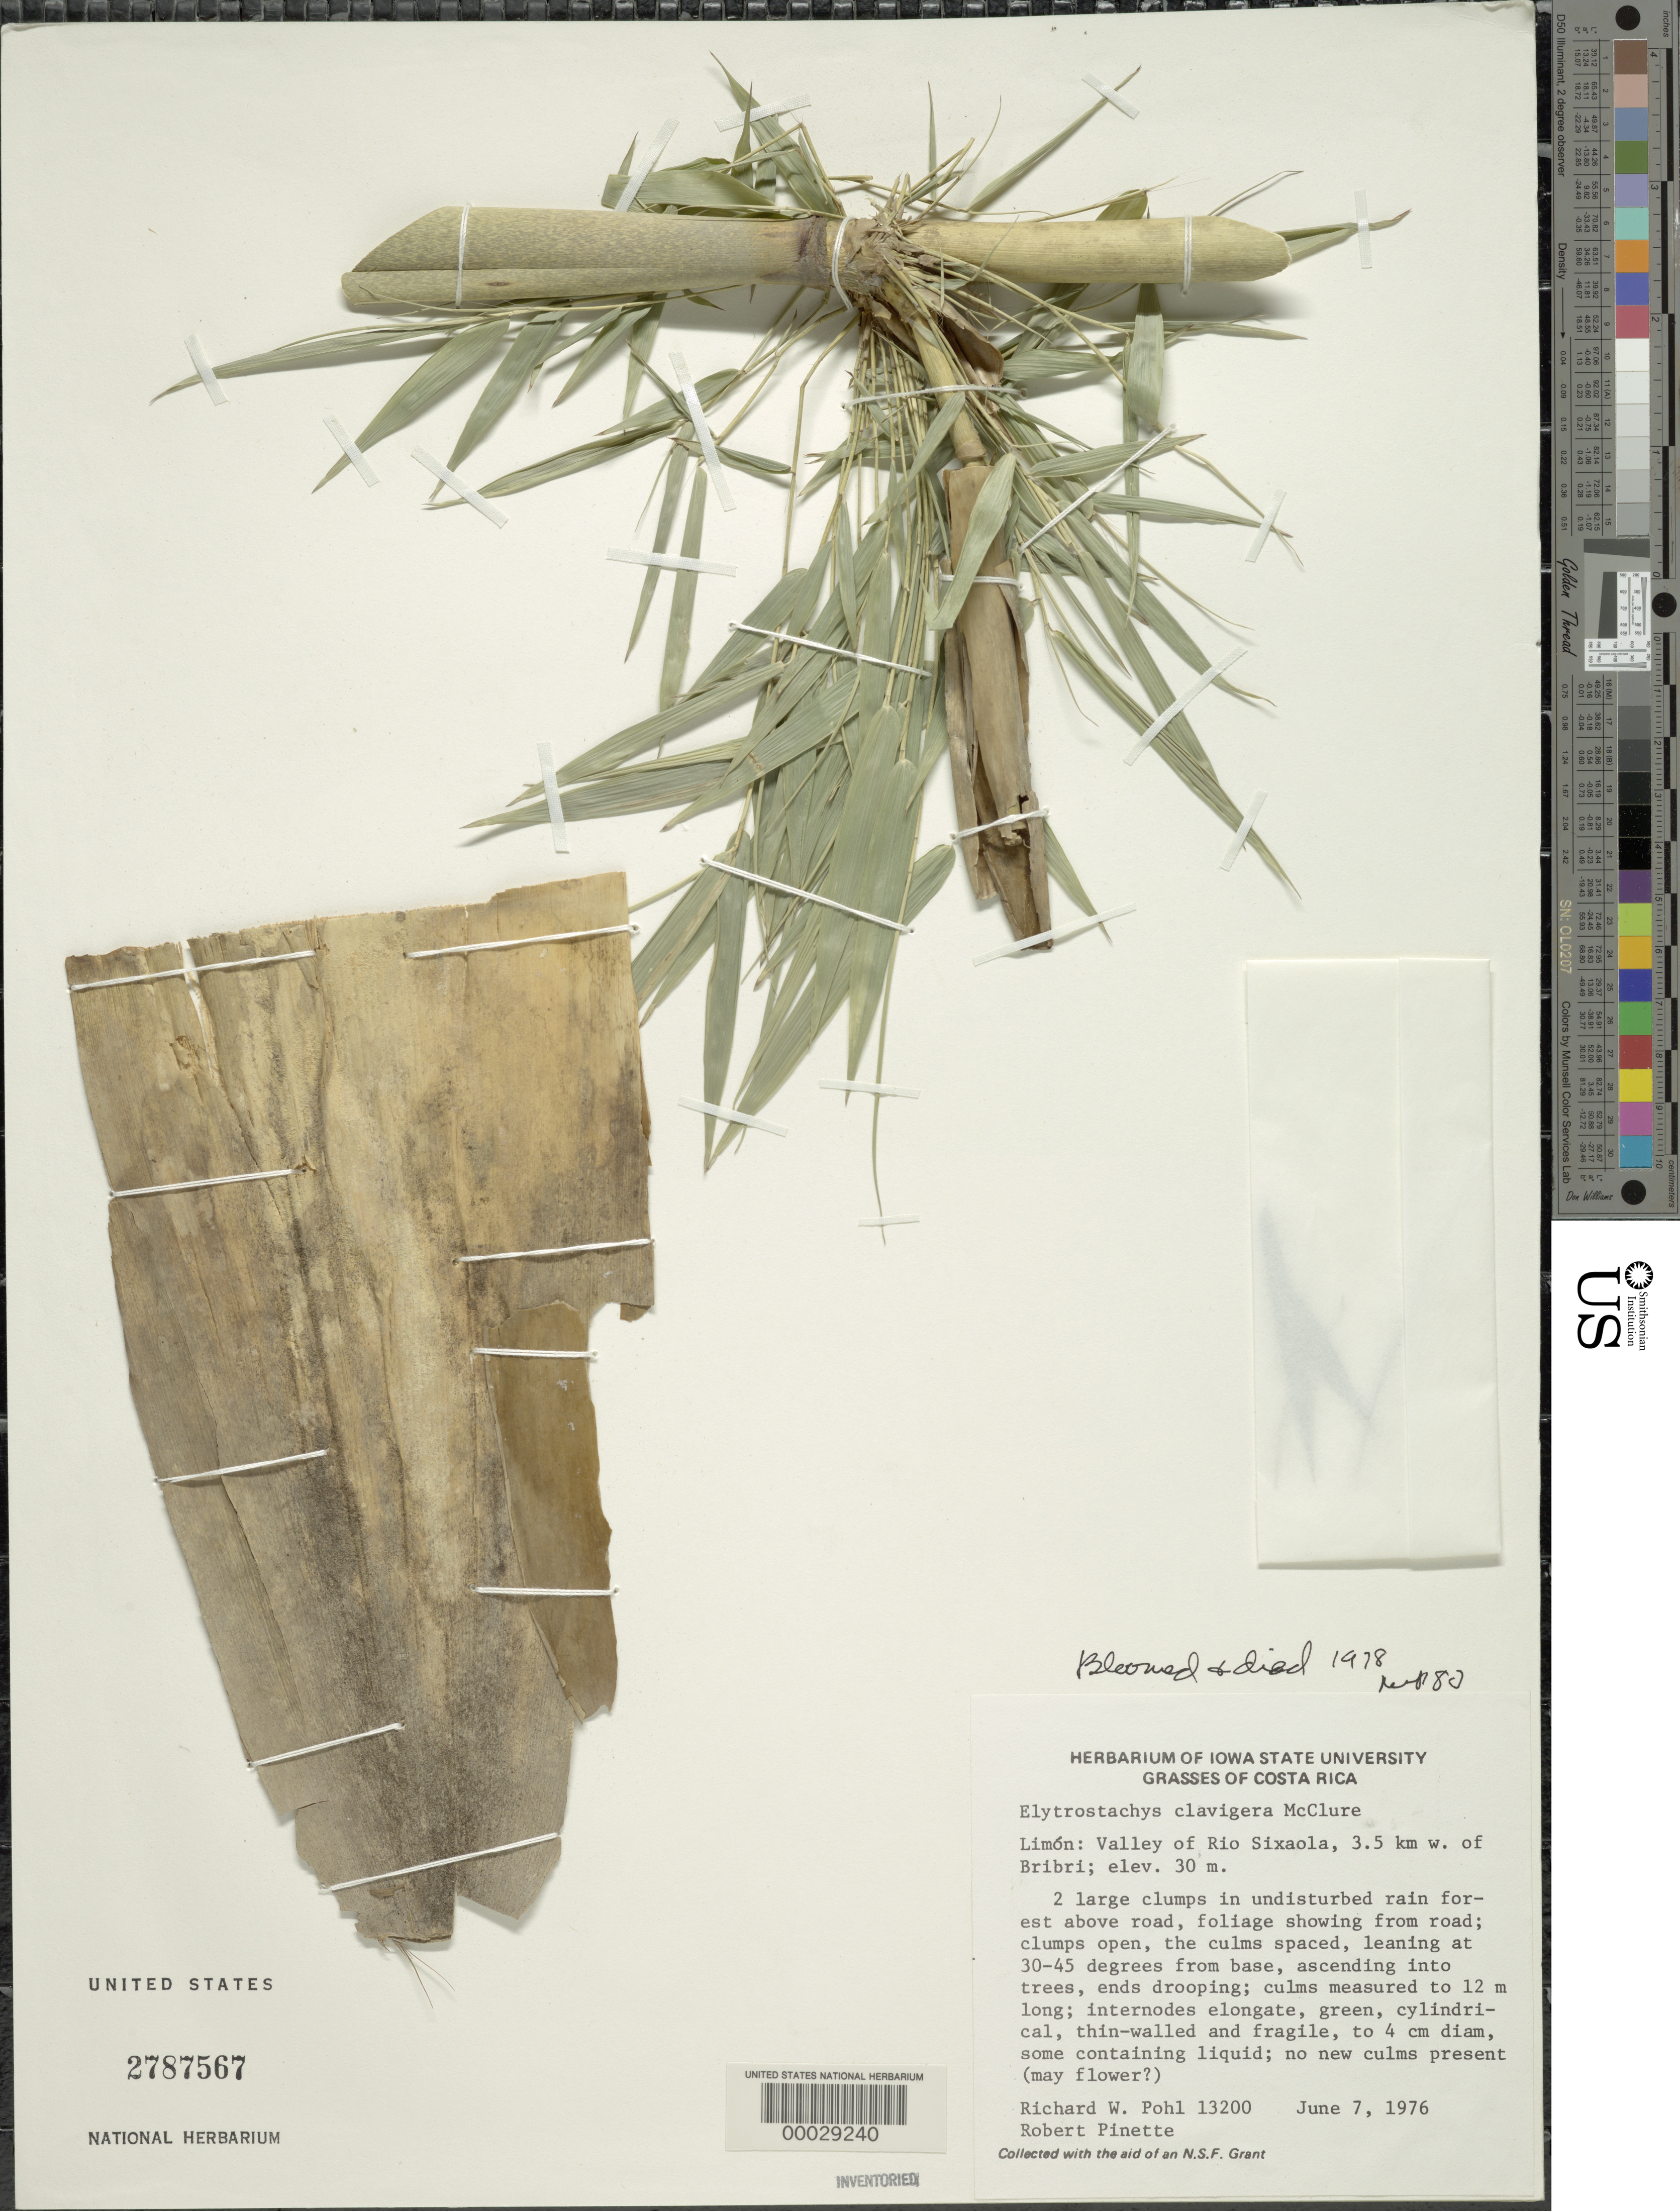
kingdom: Plantae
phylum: Tracheophyta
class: Liliopsida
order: Poales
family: Poaceae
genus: Elytrostachys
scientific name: Elytrostachys clavigera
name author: McClure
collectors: R. W. Pohl & R. Pinette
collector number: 13200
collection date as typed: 07 Jun 1976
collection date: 1976-06-07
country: Costa Rica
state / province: Limón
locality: Valley of rio sixaola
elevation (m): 30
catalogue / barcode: US 2787567